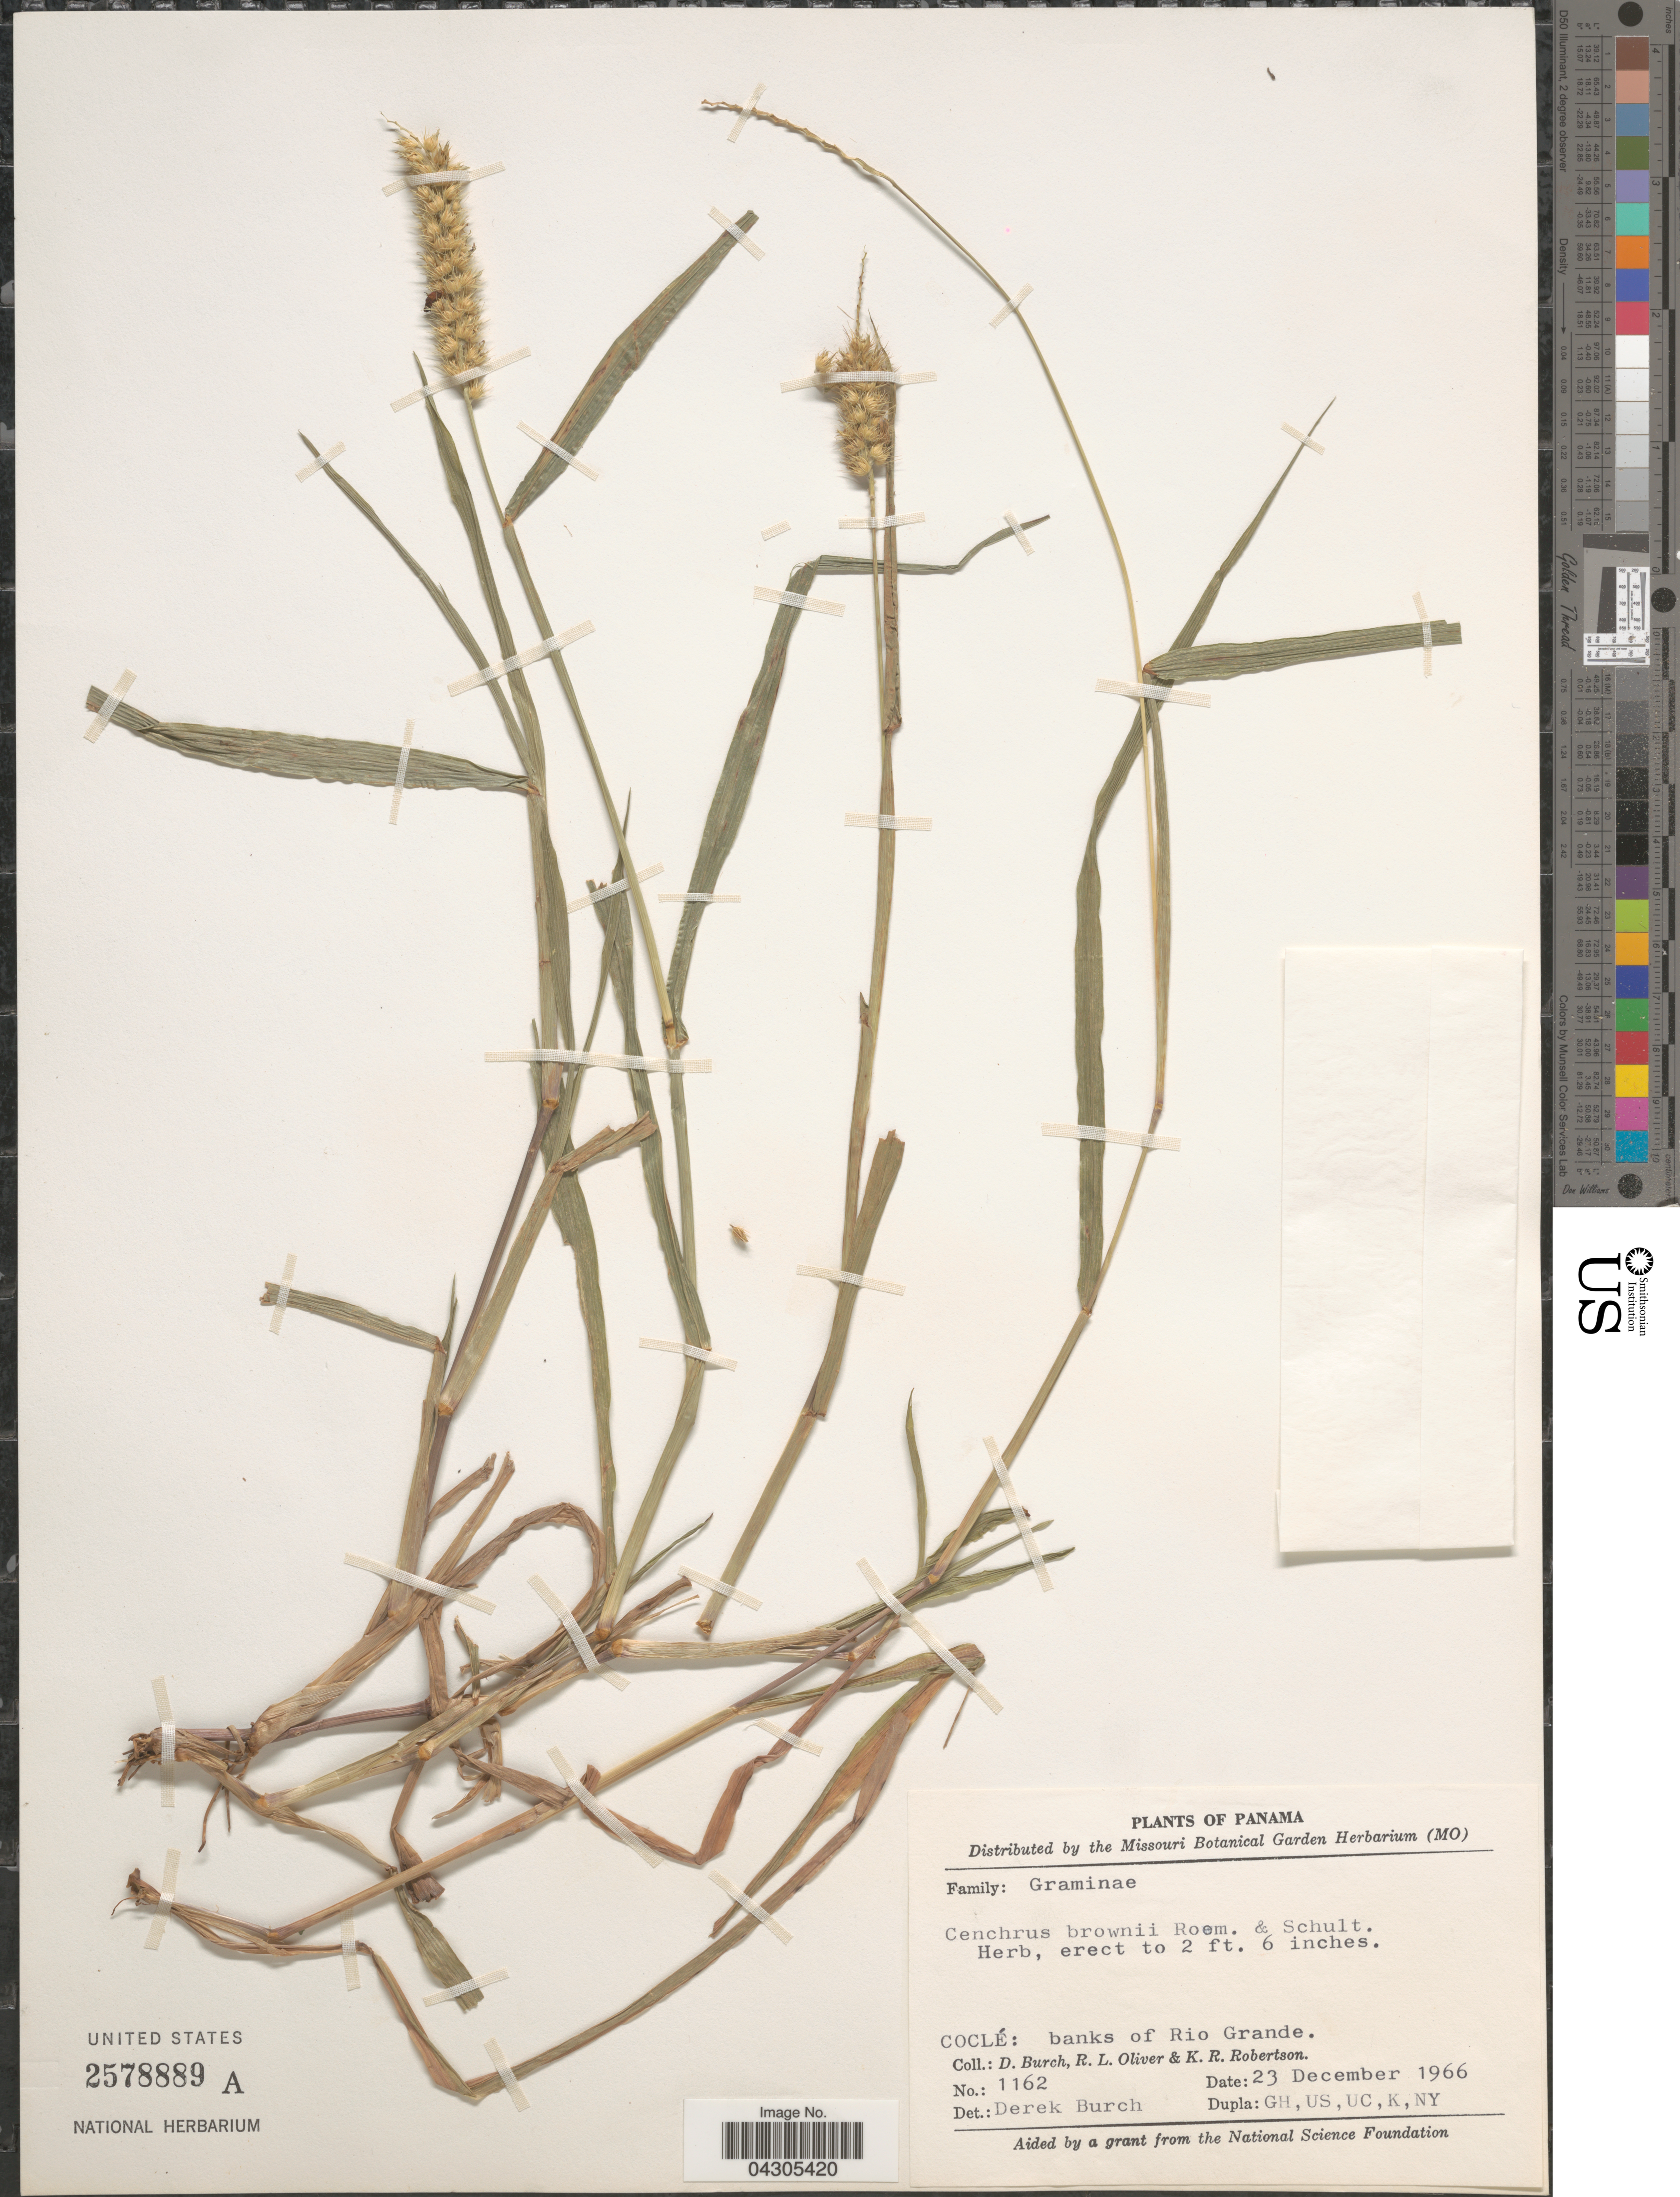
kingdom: Plantae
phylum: Tracheophyta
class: Liliopsida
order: Poales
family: Poaceae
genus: Cenchrus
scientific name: Cenchrus brownii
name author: Roem. & Schult.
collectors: D. Burch, R. Oliver & K. Robertson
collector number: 1162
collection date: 1966-12-23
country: Panama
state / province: Cocle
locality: Banks of Rio Grande.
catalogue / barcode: US 2578889A